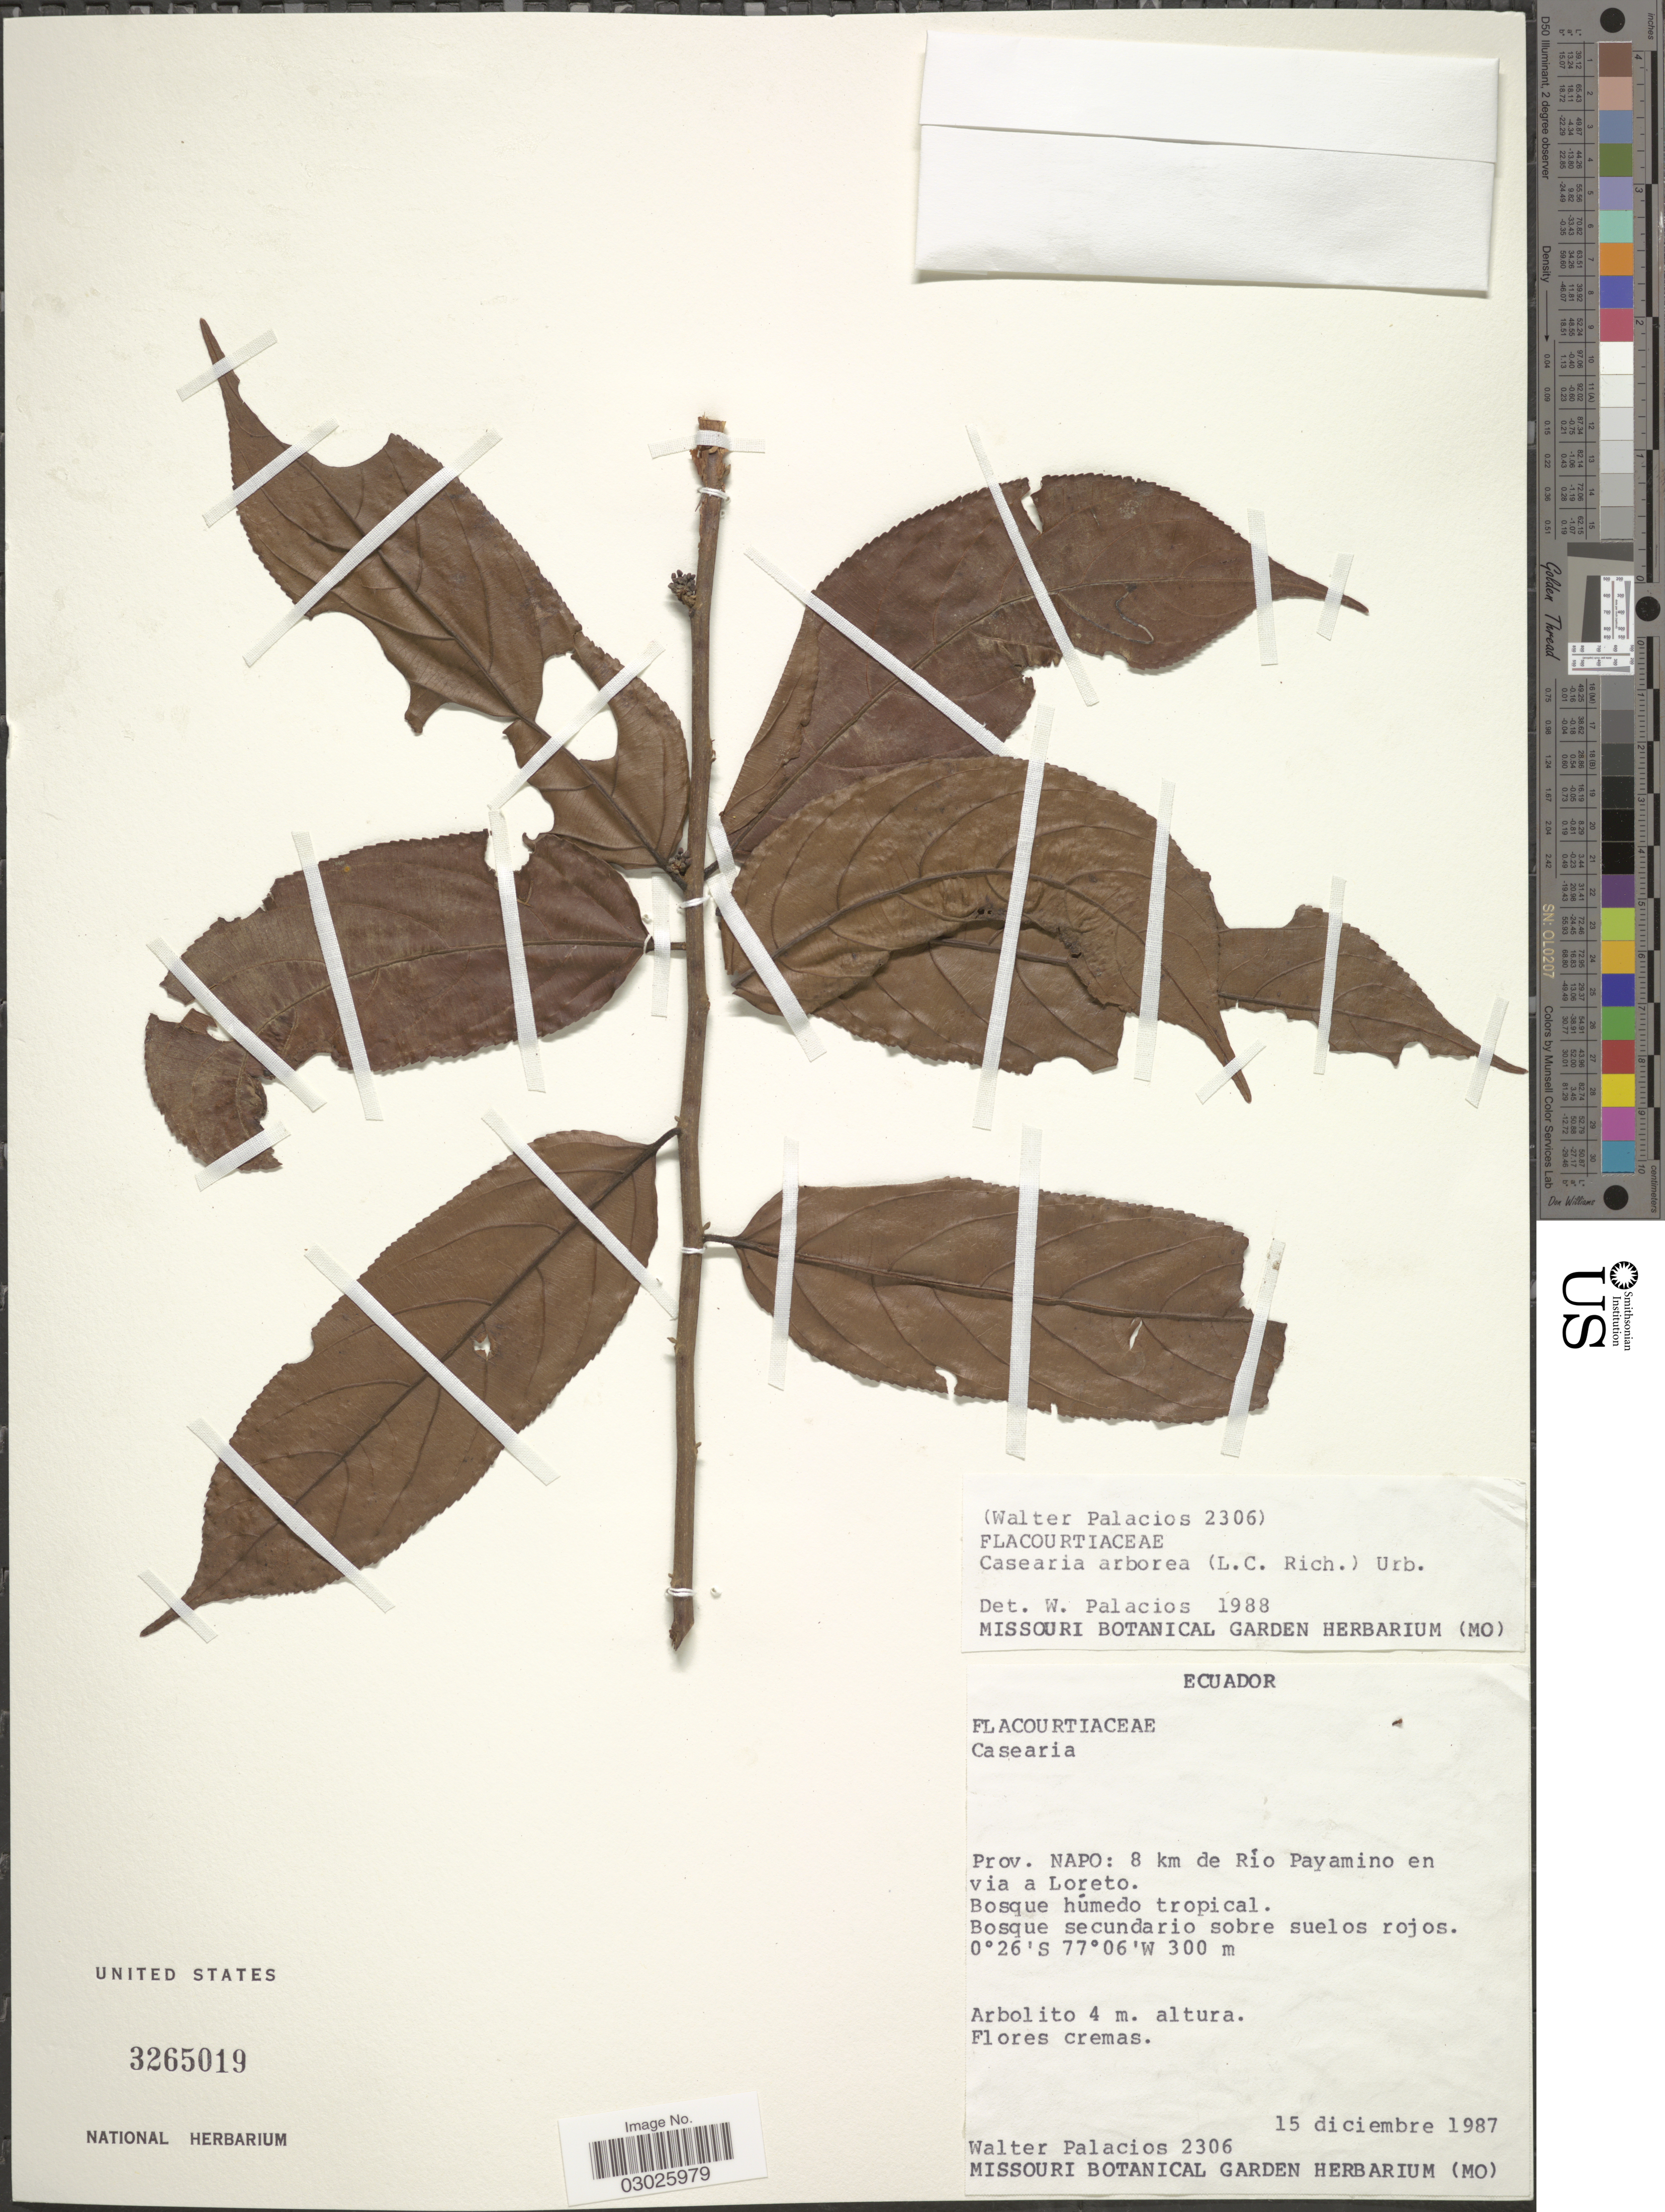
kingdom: Plantae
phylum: Tracheophyta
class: Magnoliopsida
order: Malpighiales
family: Salicaceae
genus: Casearia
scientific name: Casearia arborea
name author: (Rich.) Urb.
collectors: W. Palacios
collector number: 2306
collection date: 1987-12-15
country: Ecuador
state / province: Napo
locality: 8 km de Río Payamino en via a Loreto.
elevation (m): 300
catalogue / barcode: US 3265019